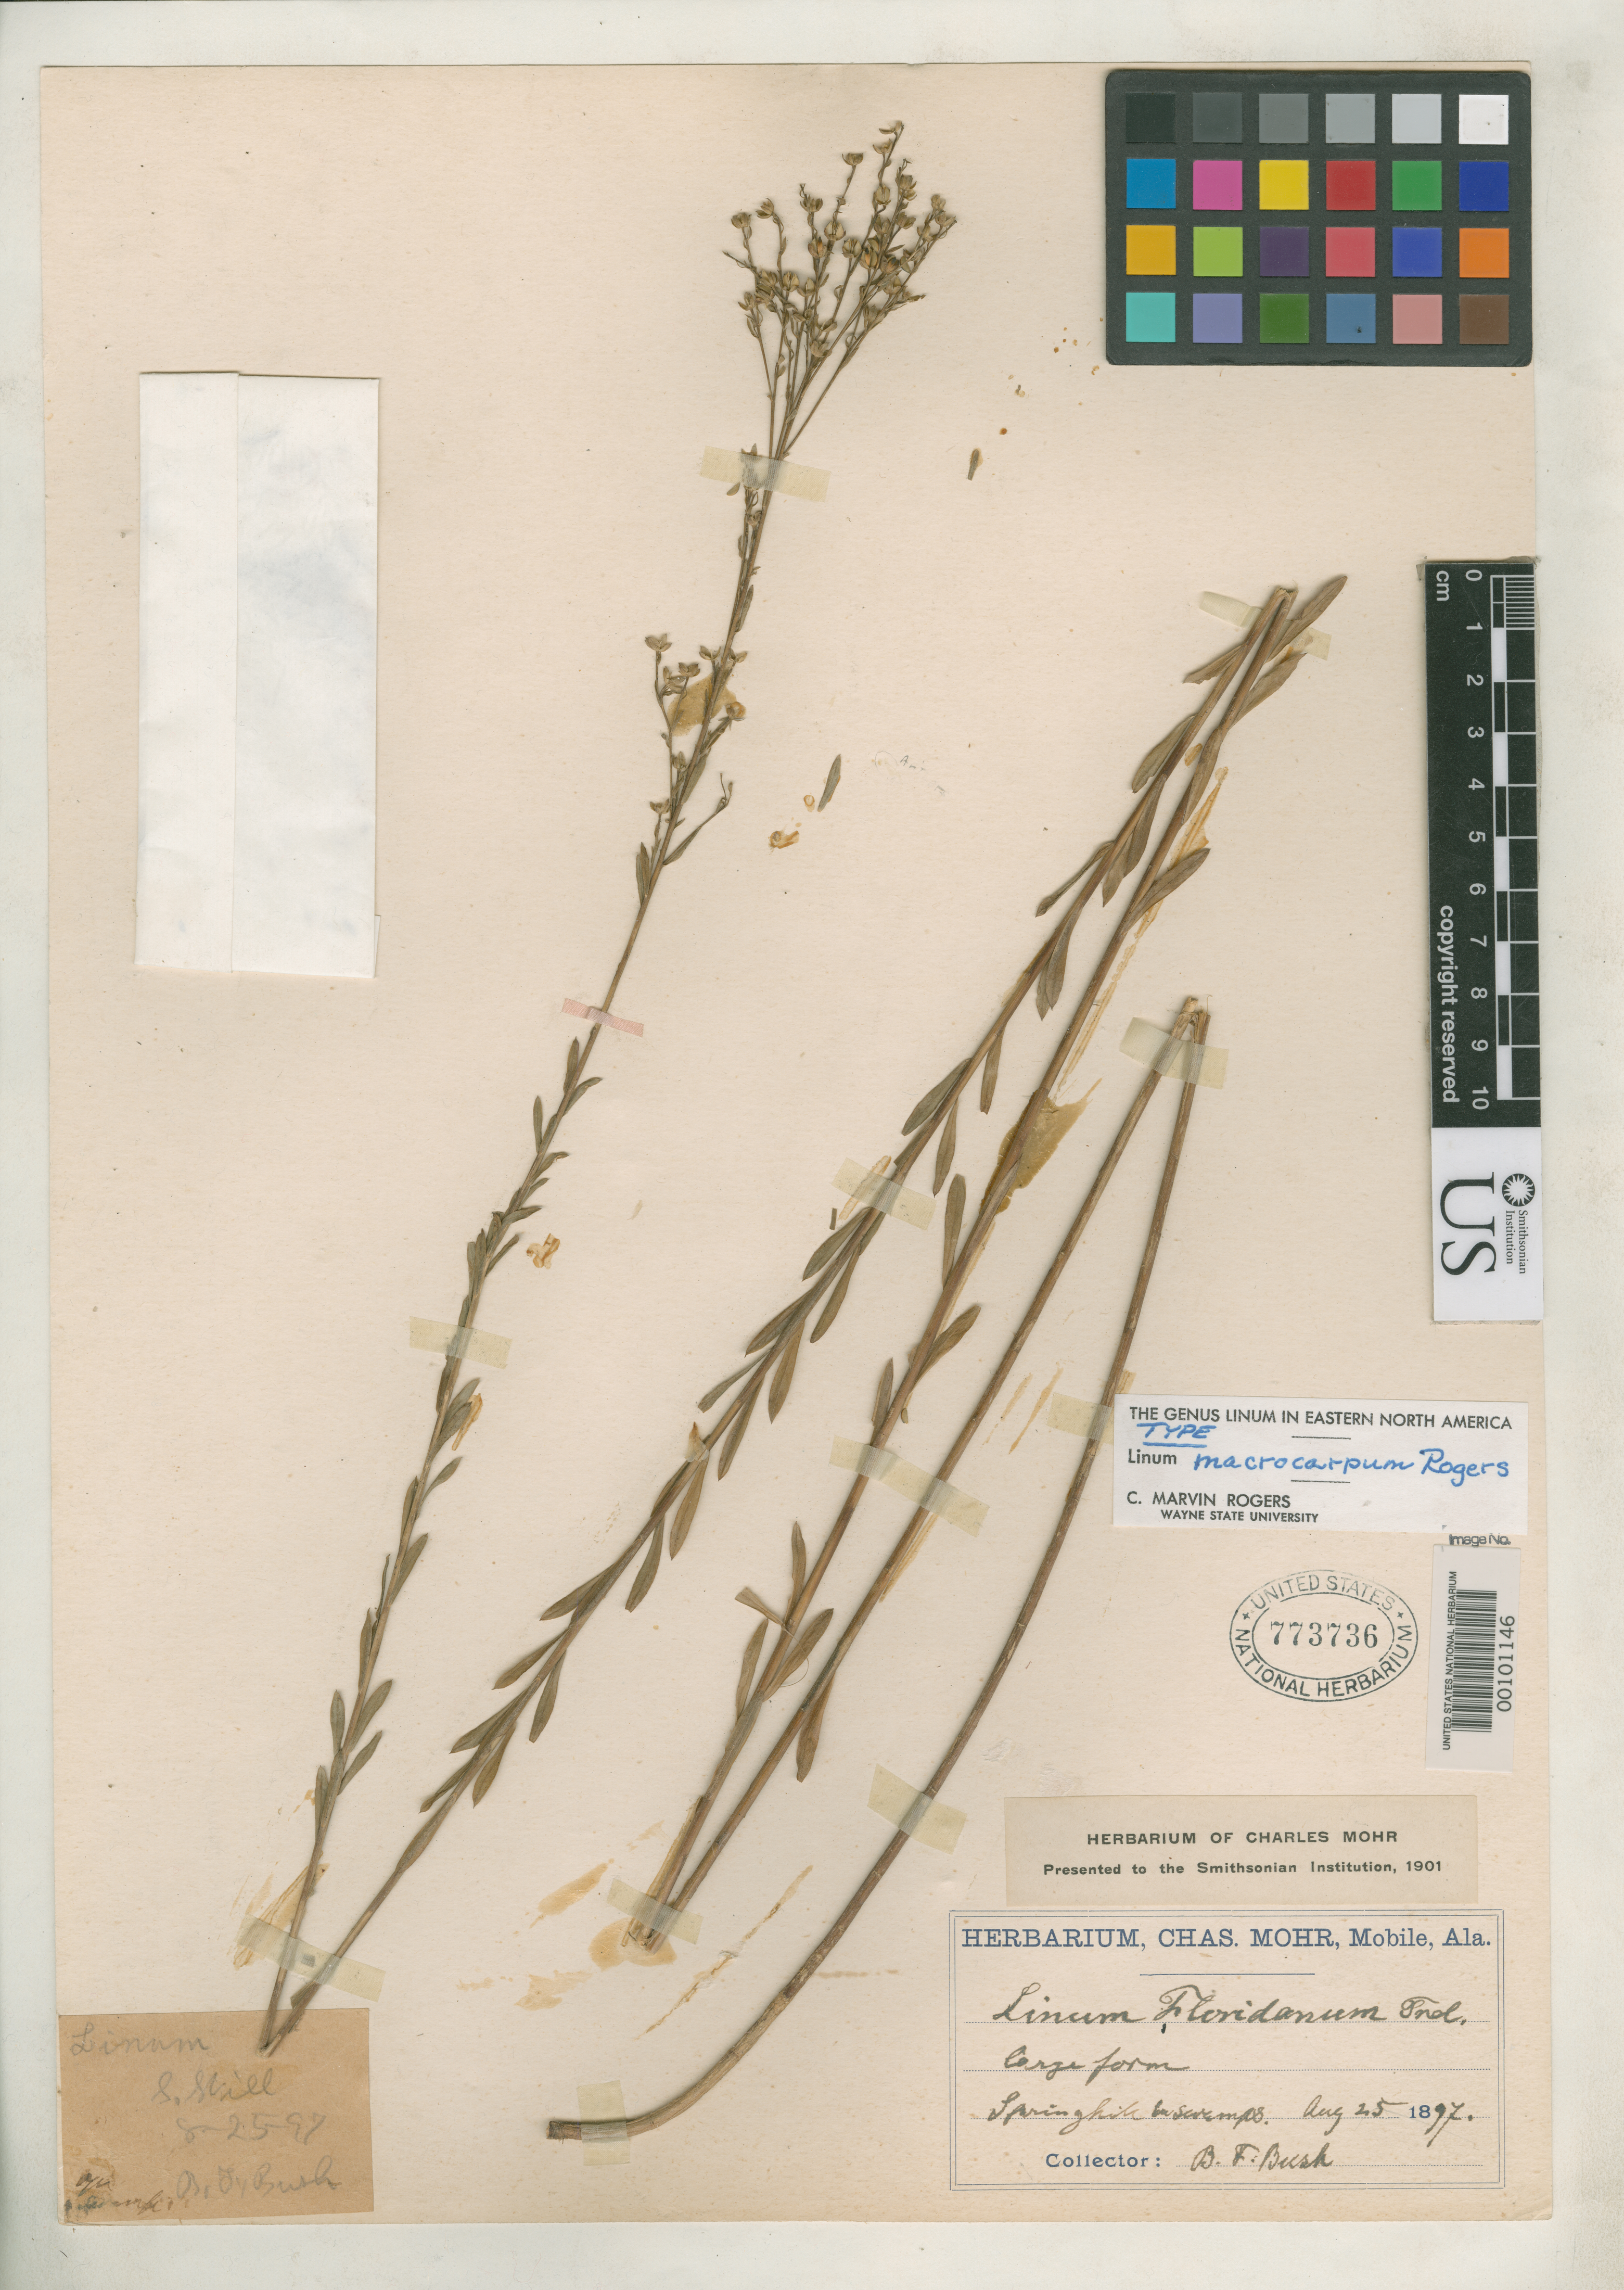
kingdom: Plantae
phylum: Tracheophyta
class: Magnoliopsida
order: Malpighiales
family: Linaceae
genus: Linum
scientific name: Linum macrocarpum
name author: C.M. Rogers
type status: Holotype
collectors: B. F. Bush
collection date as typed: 25 Aug 1897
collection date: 1897-08-25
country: United States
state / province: Alabama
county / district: Mobile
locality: Spring Hill.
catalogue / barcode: US 773736